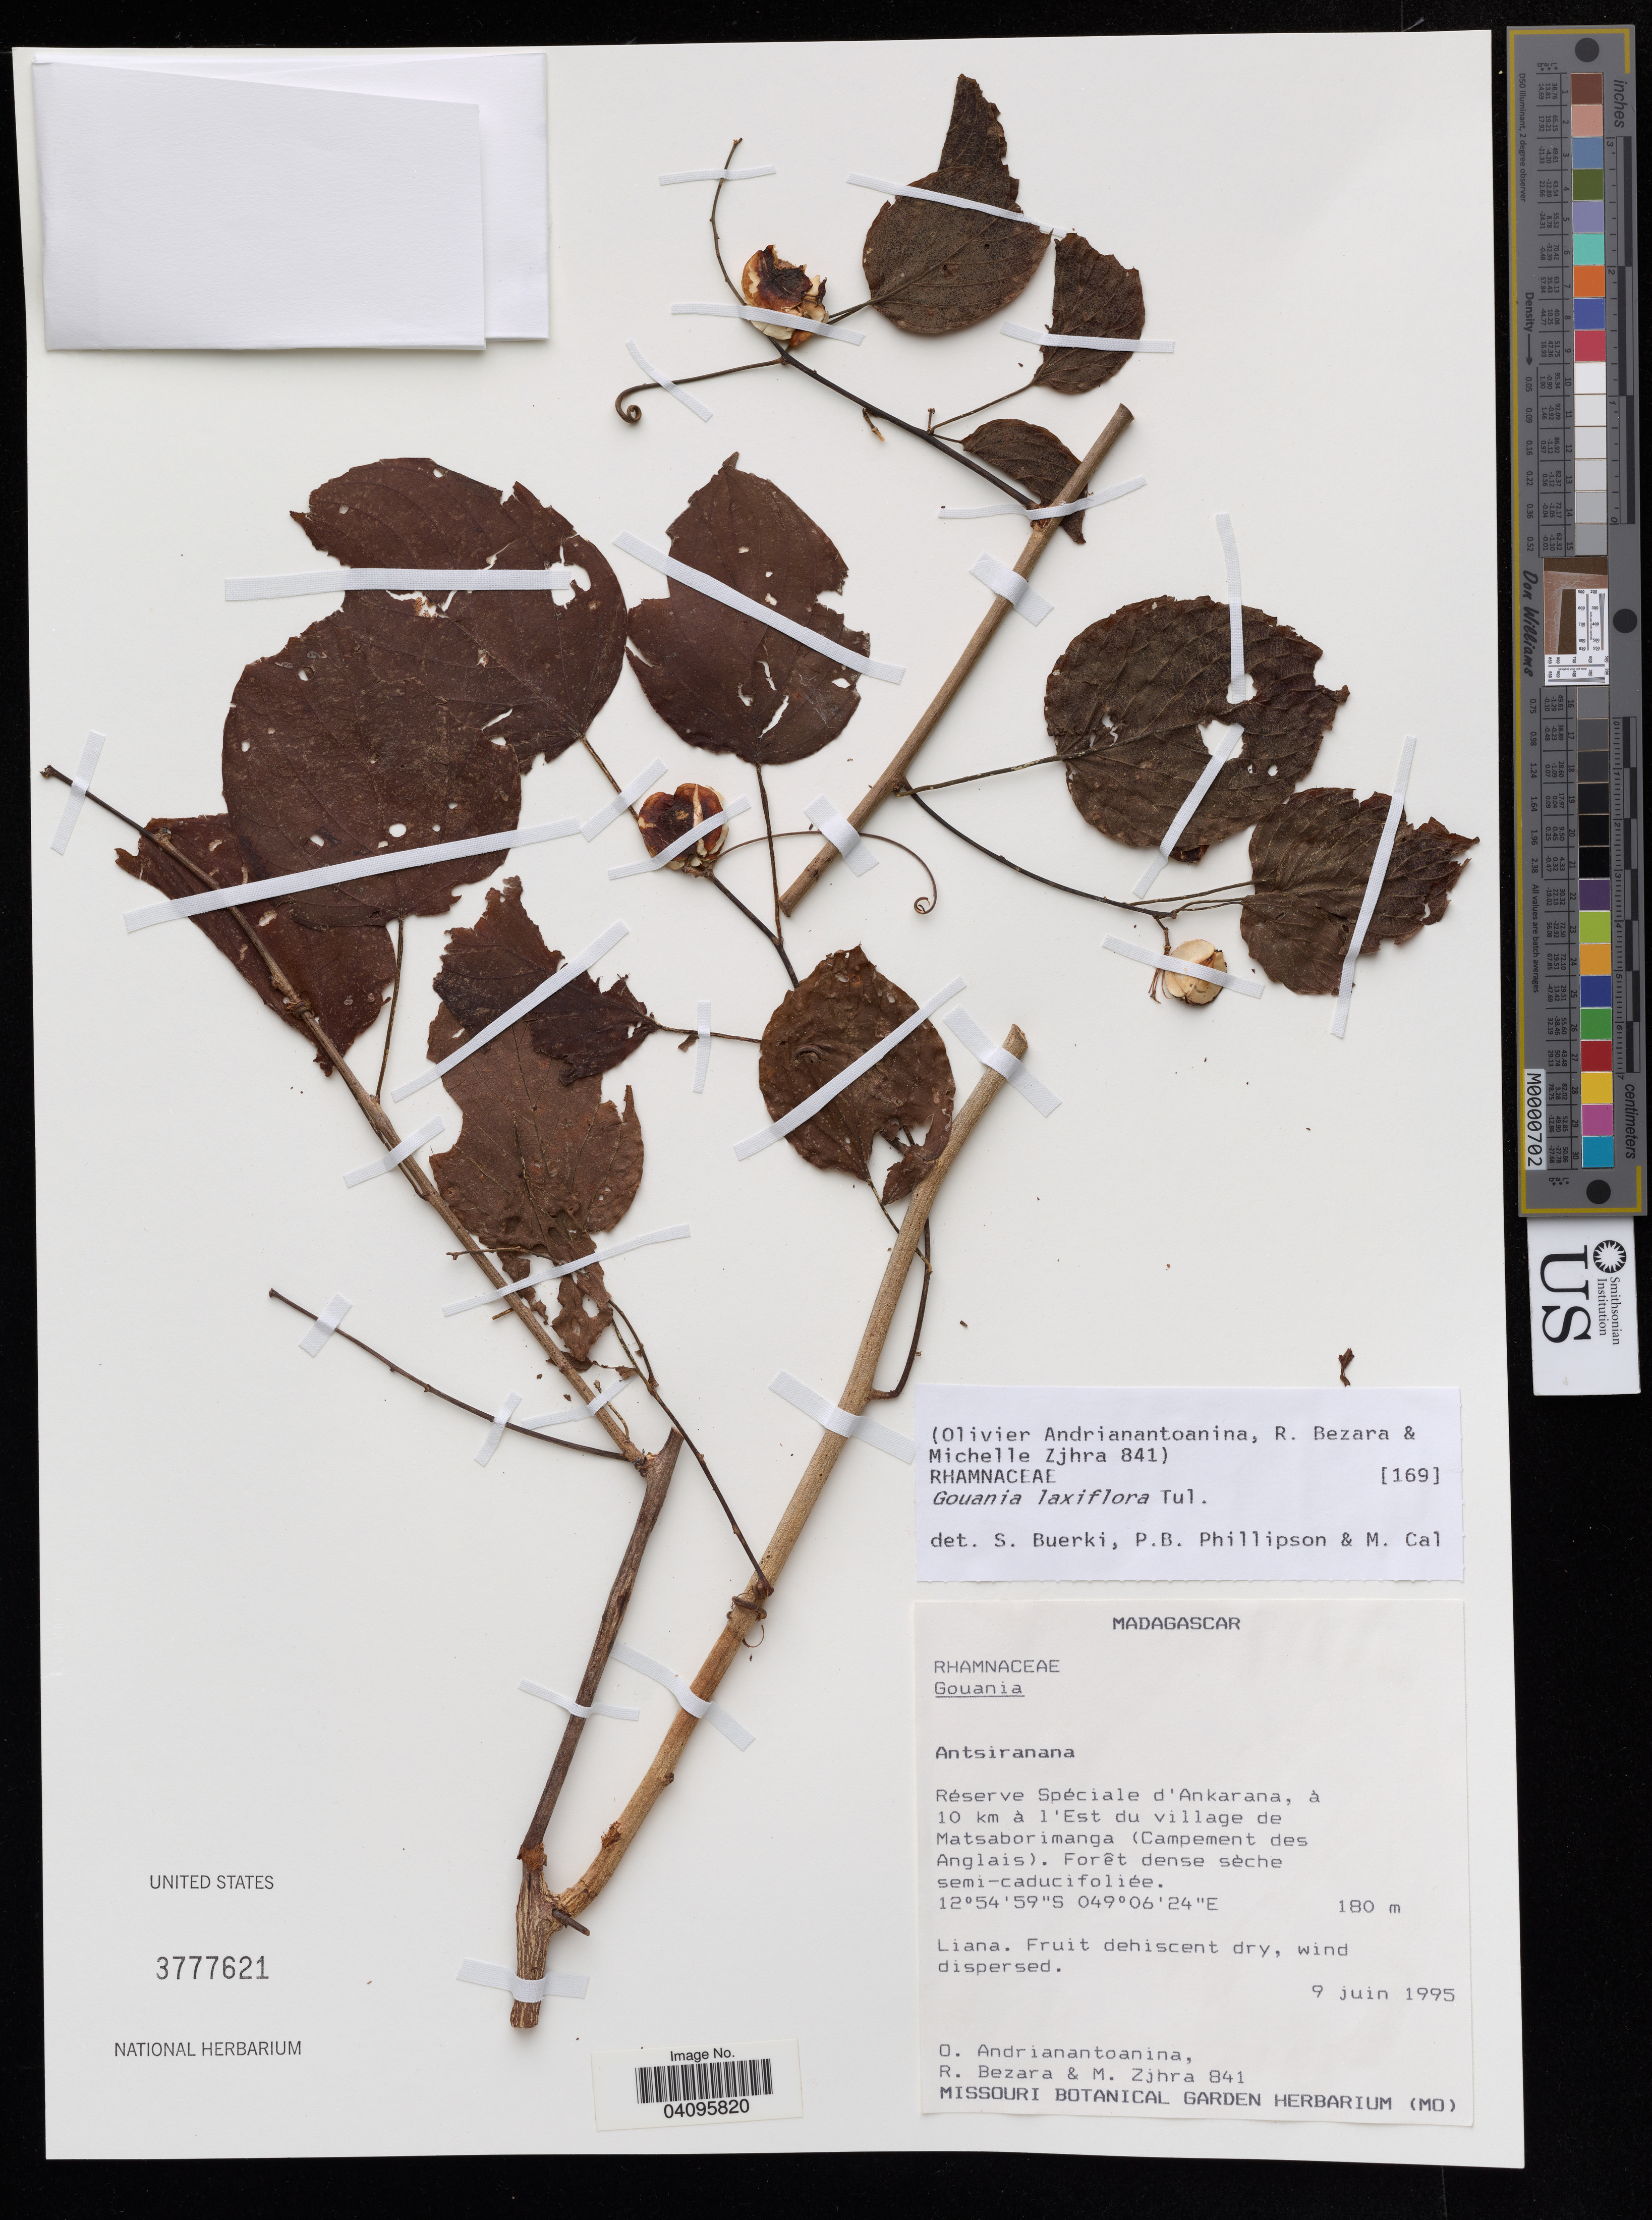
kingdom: Plantae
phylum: Tracheophyta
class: Magnoliopsida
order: Rosales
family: Rhamnaceae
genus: Gouania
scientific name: Gouania laxiflora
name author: Tul.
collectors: O. Àndriananantoanina, R. Bezara & M. Zjhra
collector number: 841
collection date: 1995-06-09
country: Madagascar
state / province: Antsiranana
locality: Reserve Speciale d'Ankarana, a 1 Est du village de Matsaborimanga (Campement des Angais).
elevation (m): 180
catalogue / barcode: US 3777621